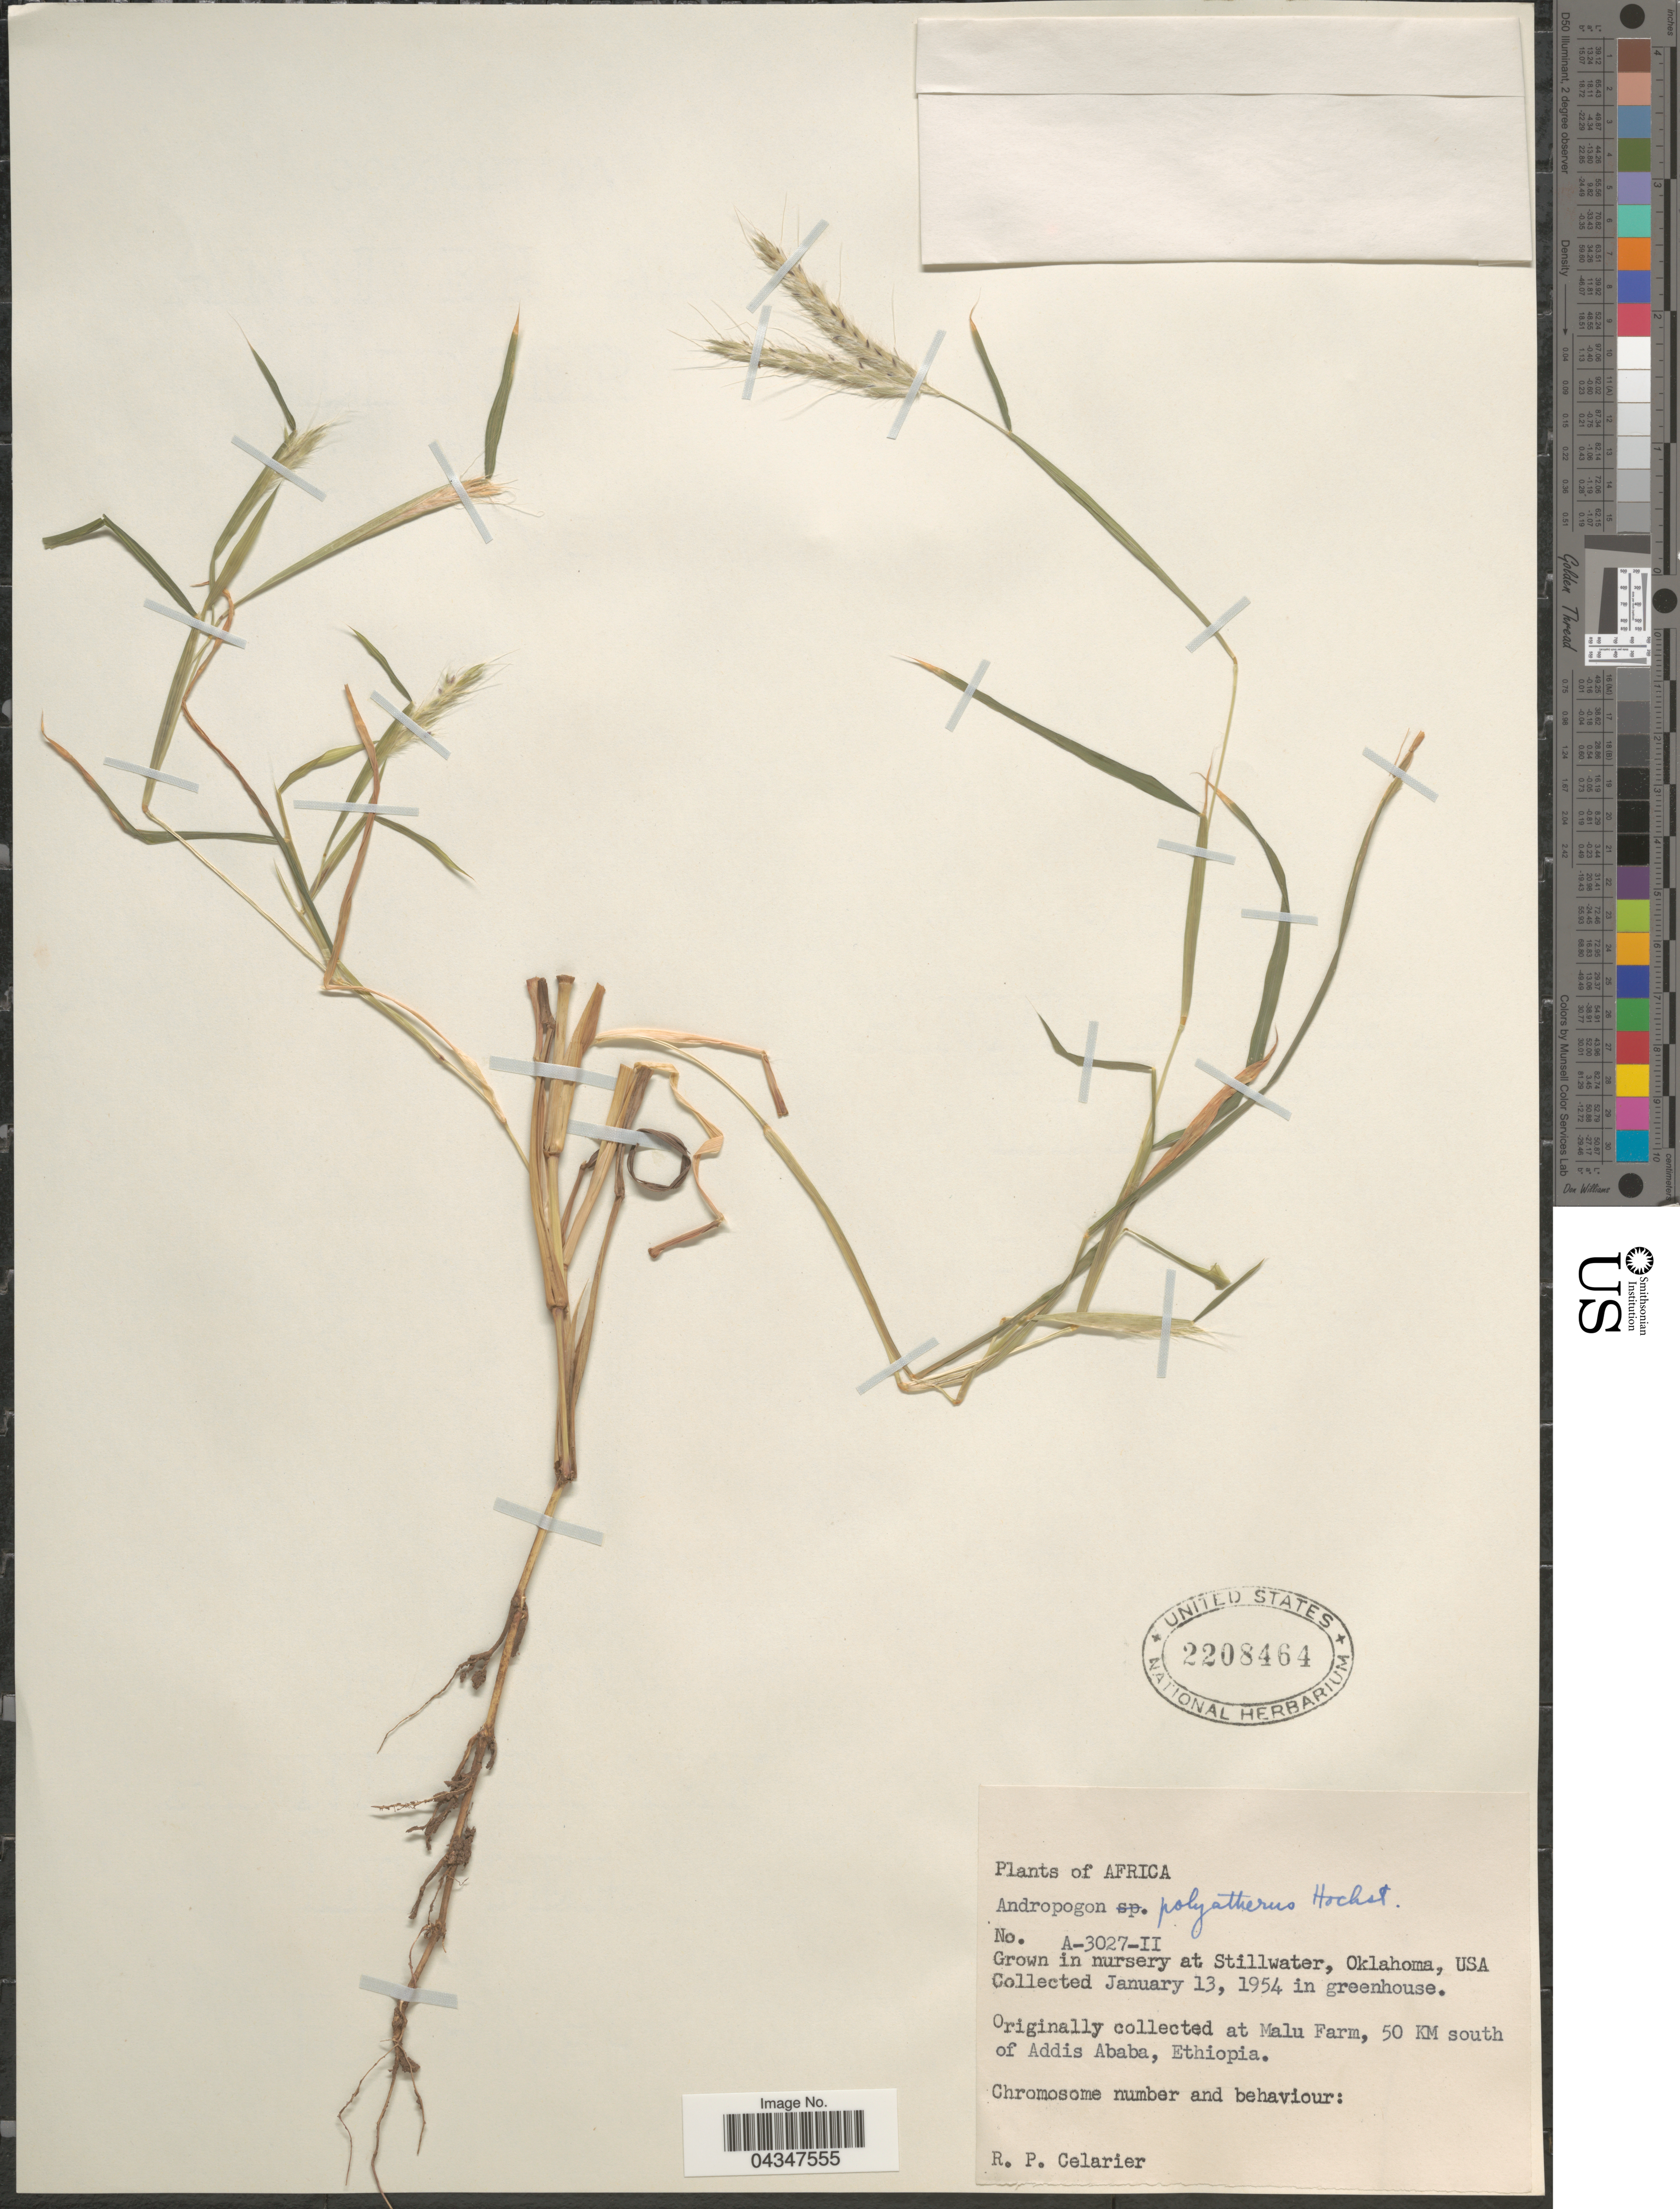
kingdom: Plantae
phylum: Tracheophyta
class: Liliopsida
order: Poales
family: Poaceae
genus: Andropogon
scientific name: Andropogon abyssinicus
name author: Fresen.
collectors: R. Celarier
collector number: A-3027-II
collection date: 1954-01-13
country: United States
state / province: Oklahoma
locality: In nursery at Stillwater.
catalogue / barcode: US 2208464